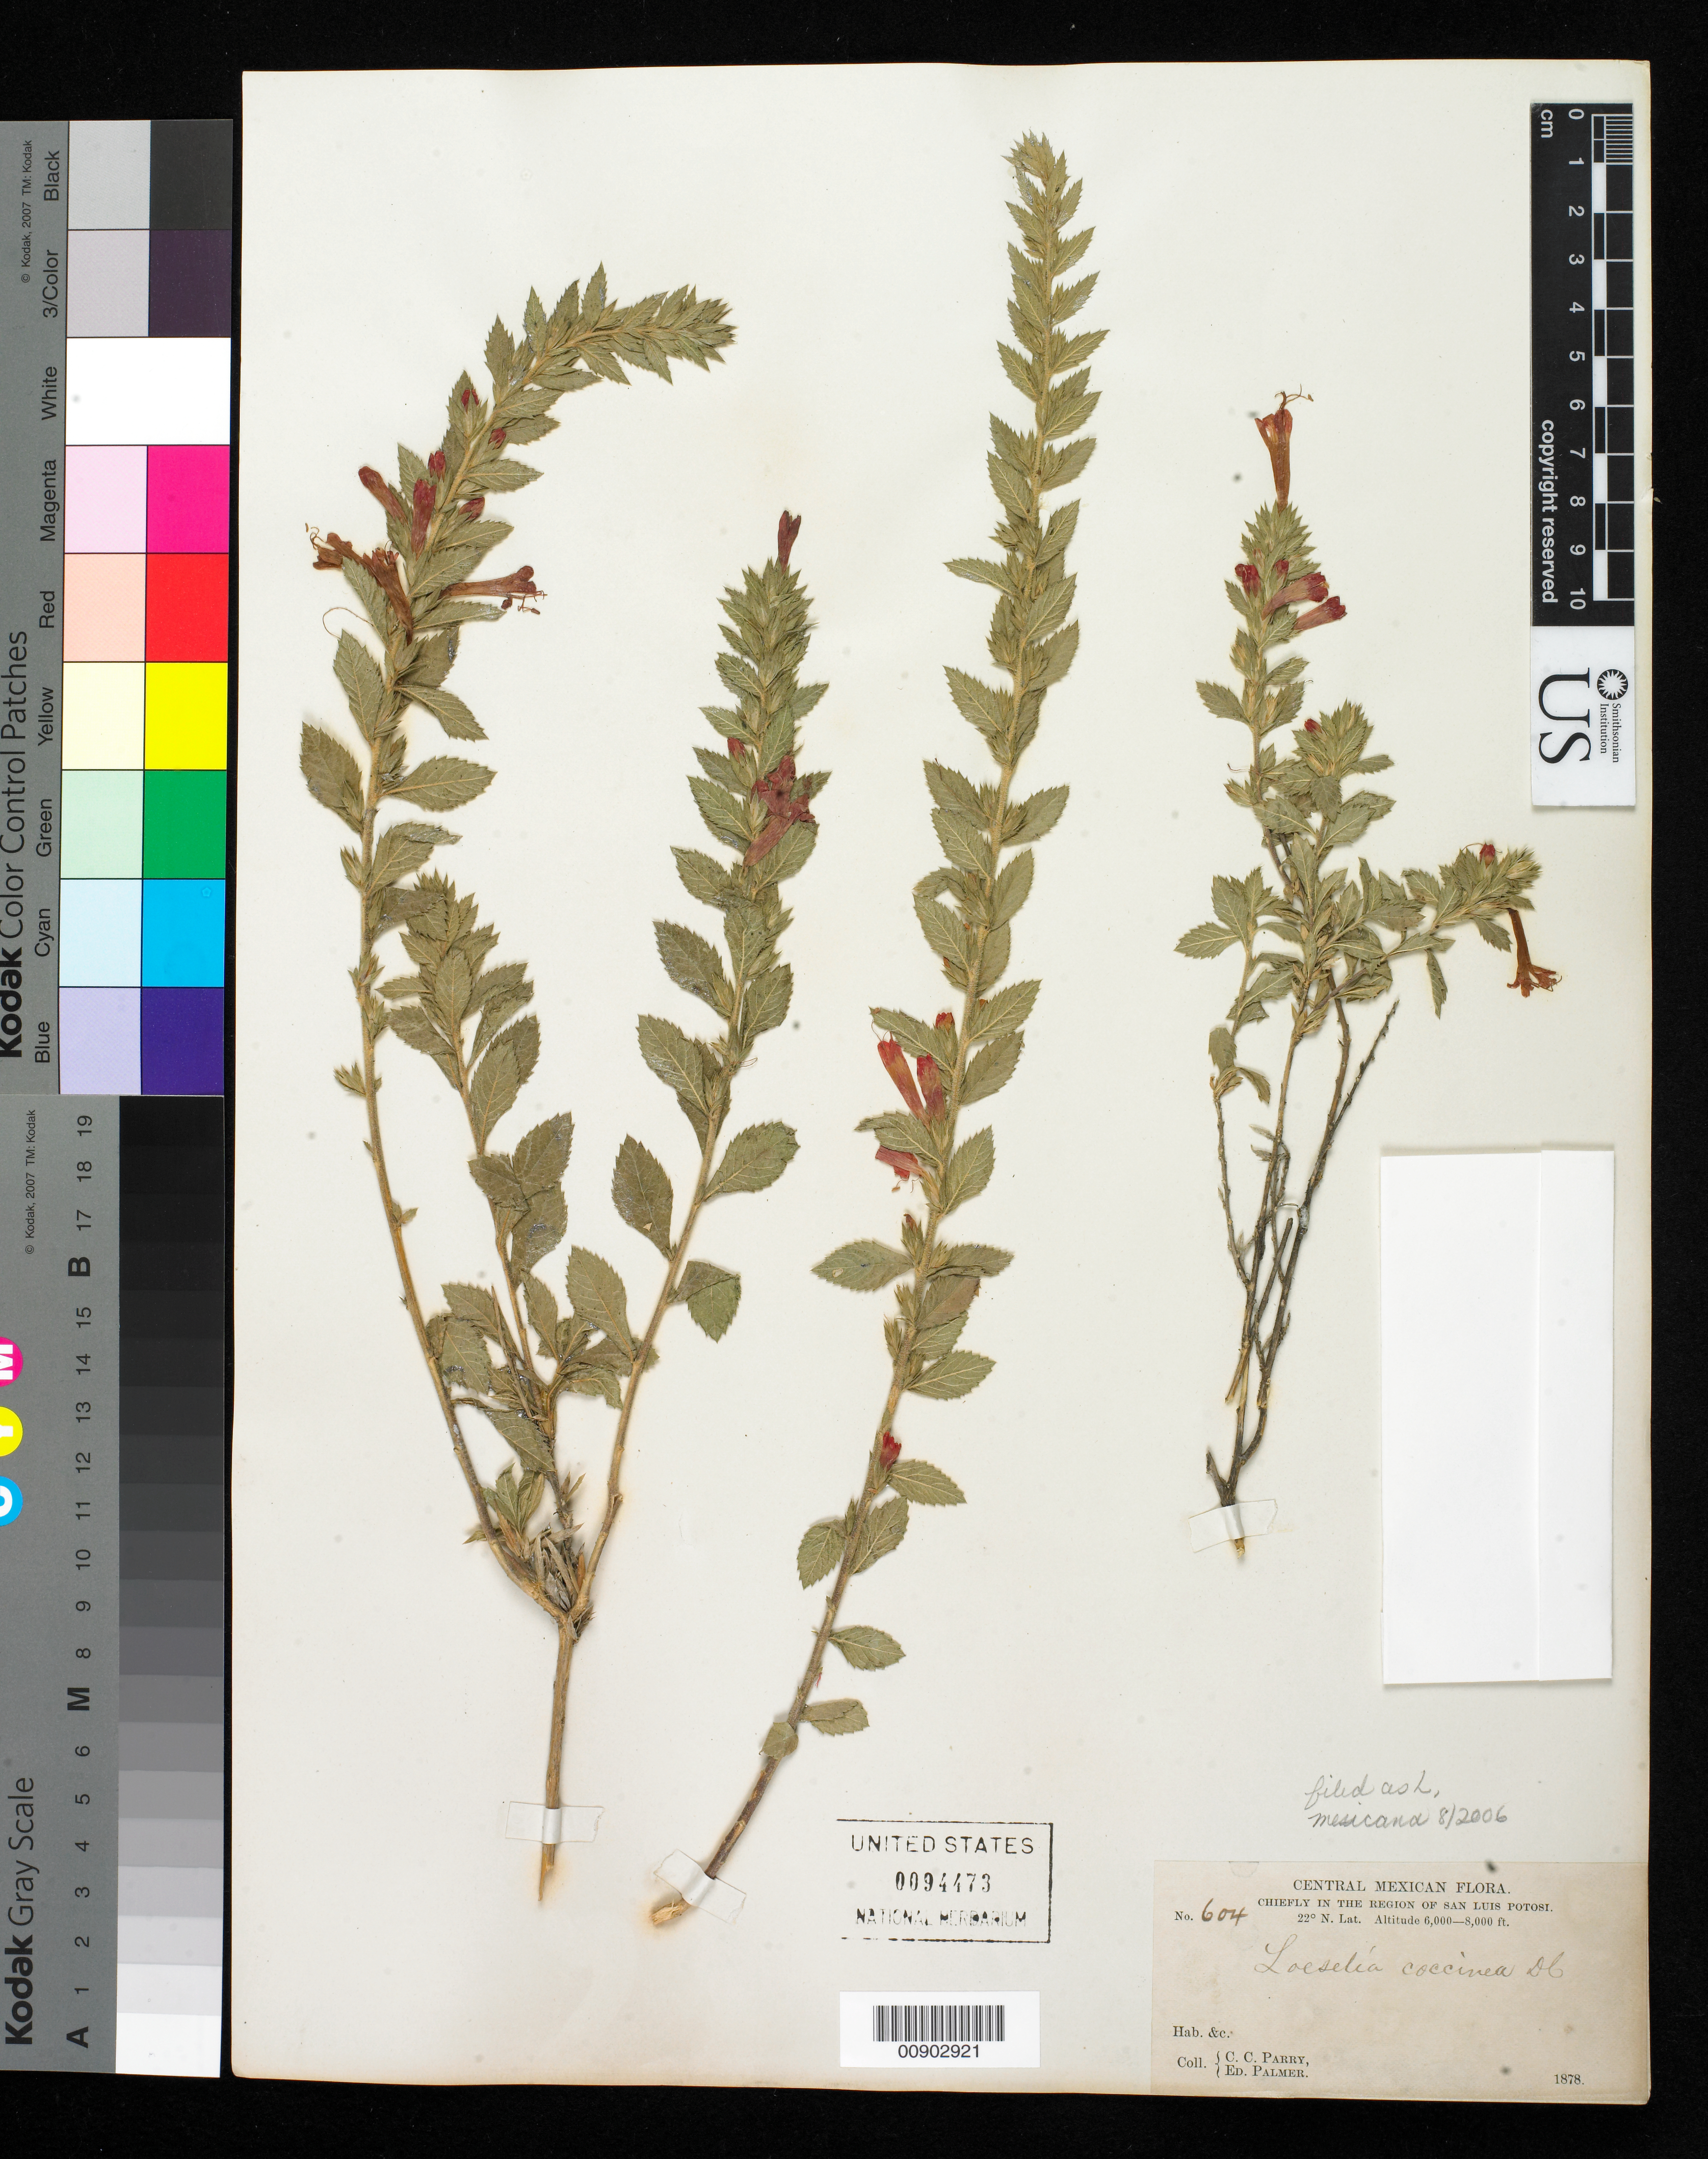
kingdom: Plantae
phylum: Tracheophyta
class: Magnoliopsida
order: Ericales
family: Polemoniaceae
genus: Loeselia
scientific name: Loeselia mexicana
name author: (Lam.) Brand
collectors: C. C. Parry & E. Palmer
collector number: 604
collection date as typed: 1878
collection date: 1878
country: Mexico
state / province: San Luis Potosí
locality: Chiefly in the region of San Luis Potosí.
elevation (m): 1829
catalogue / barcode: US 94473